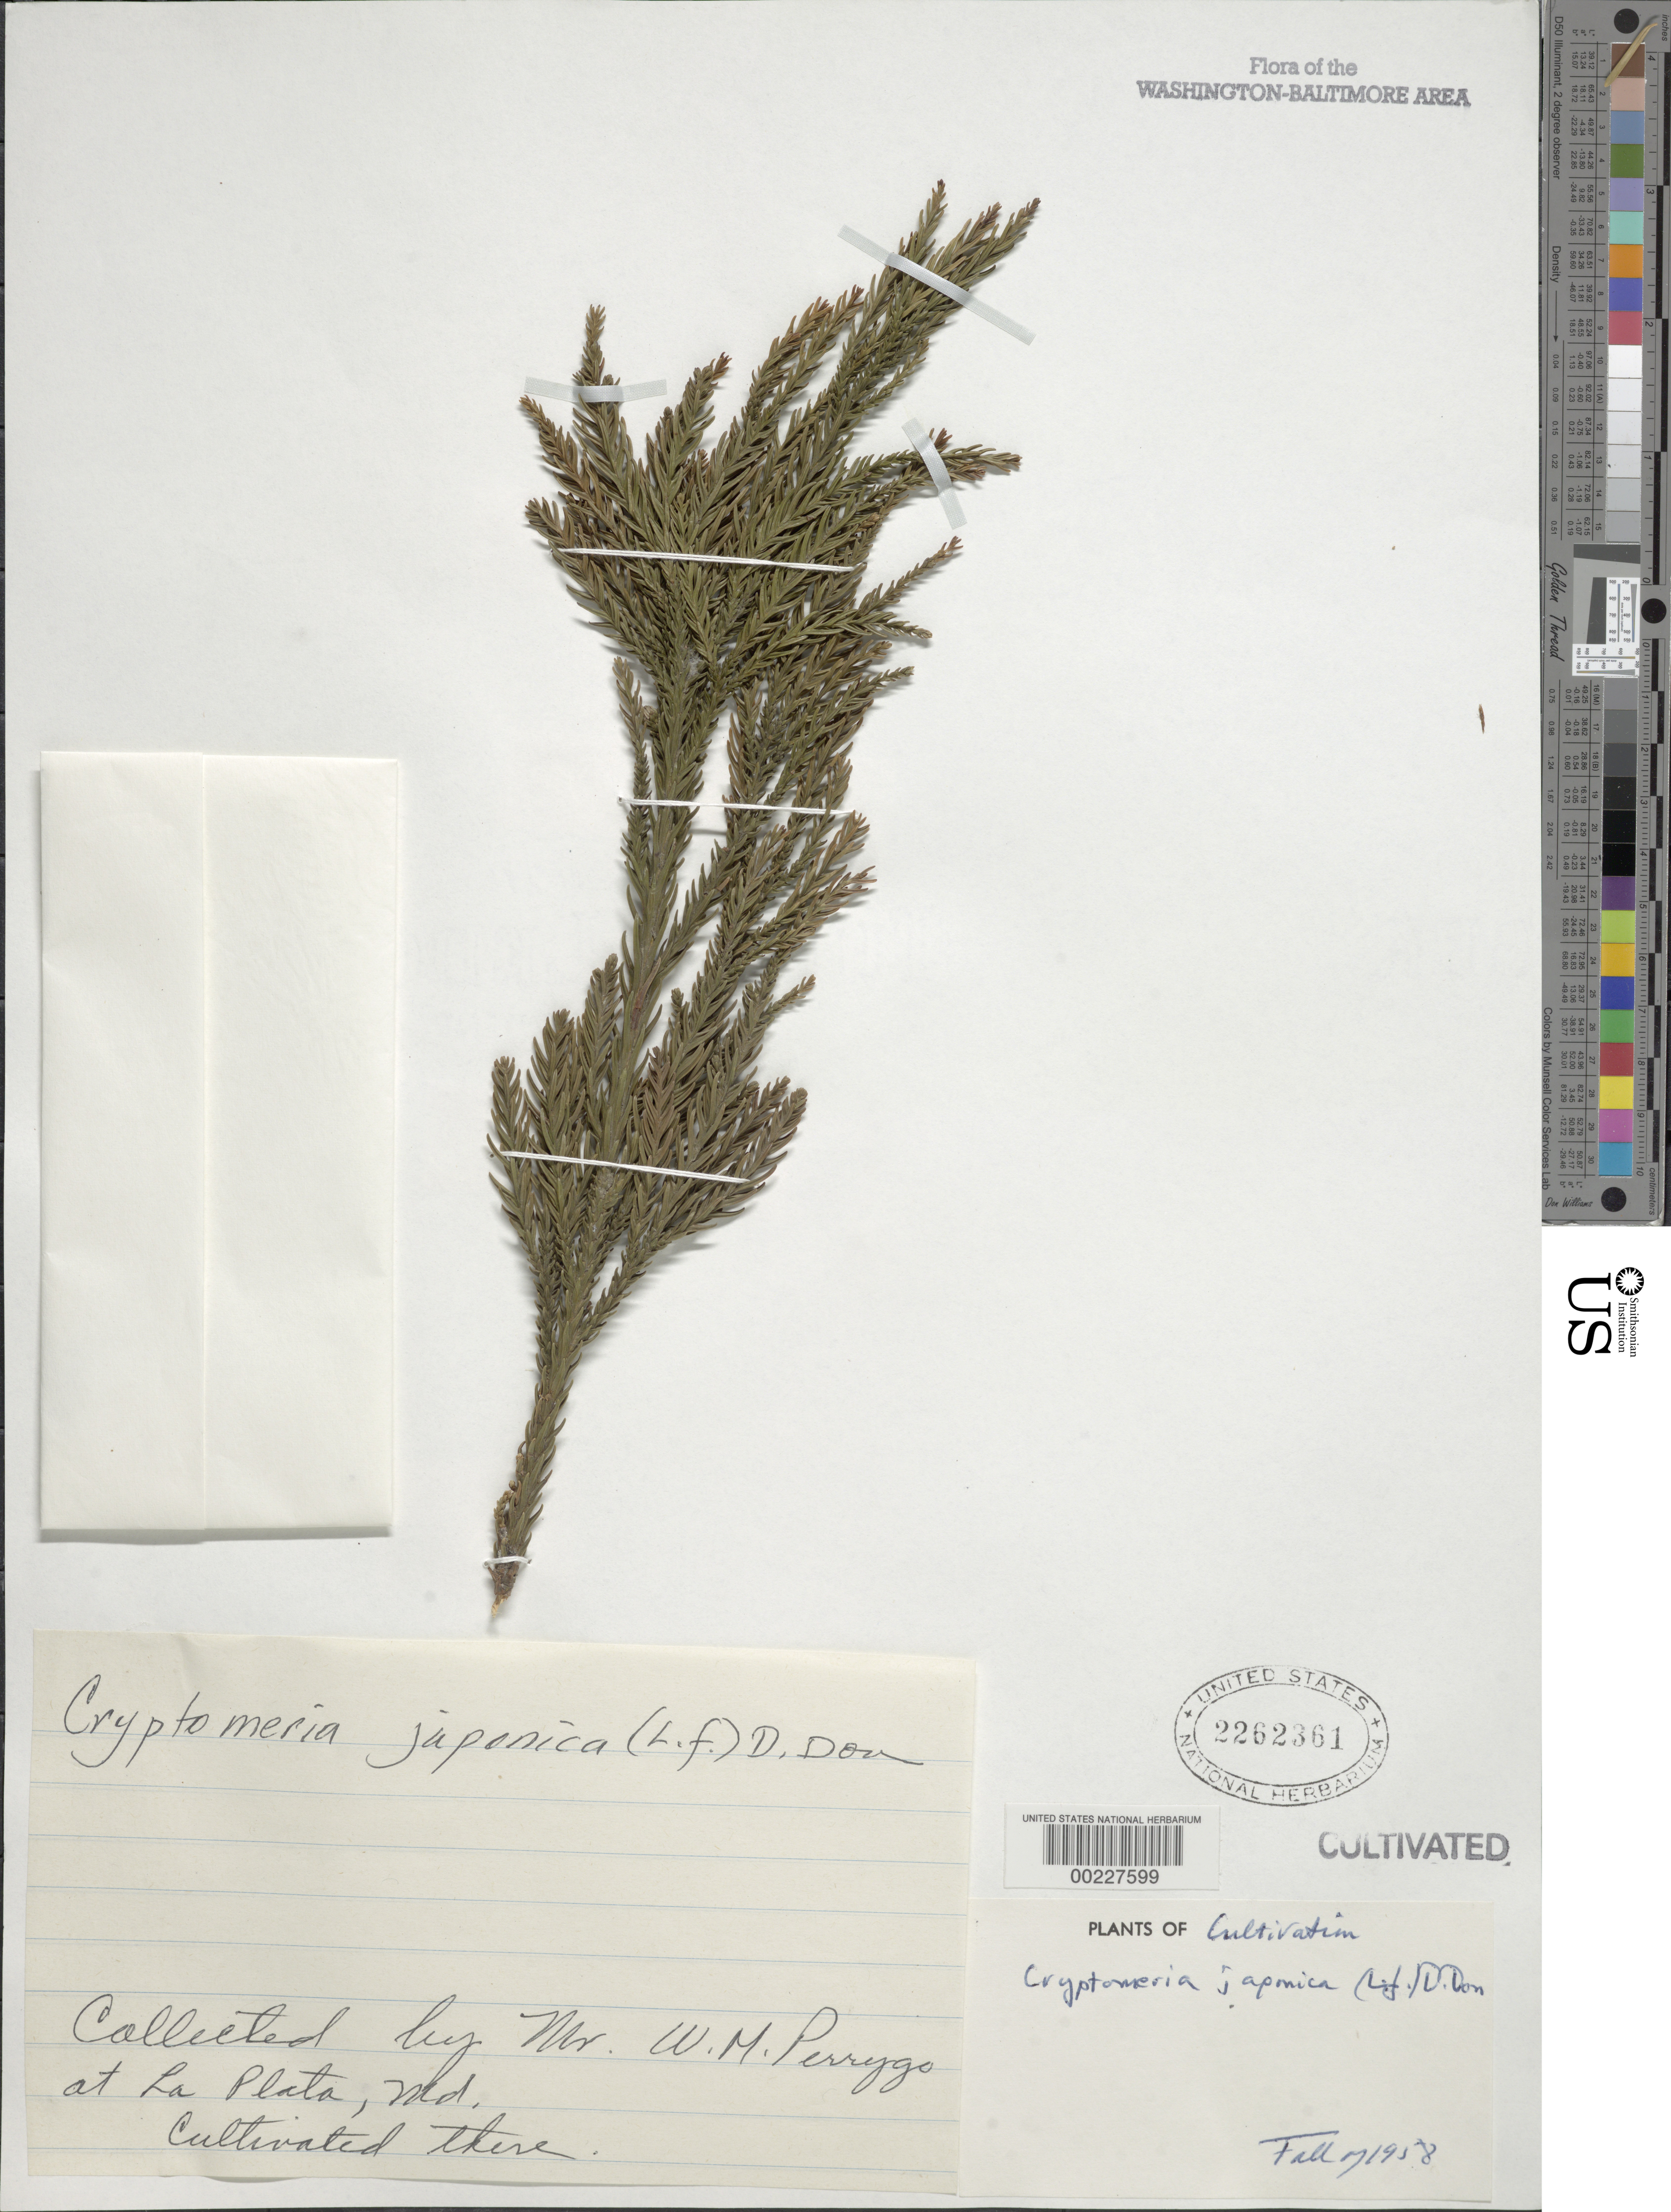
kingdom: Plantae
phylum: Tracheophyta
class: Pinopsida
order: Pinales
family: Cupressaceae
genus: Cryptomeria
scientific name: Cryptomeria japonica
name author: (Thunb. ex L. f.) D. Don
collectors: W. Perrygo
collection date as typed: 1958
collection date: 1958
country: United States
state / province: Maryland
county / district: Charles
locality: La Plata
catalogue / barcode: US 2262361